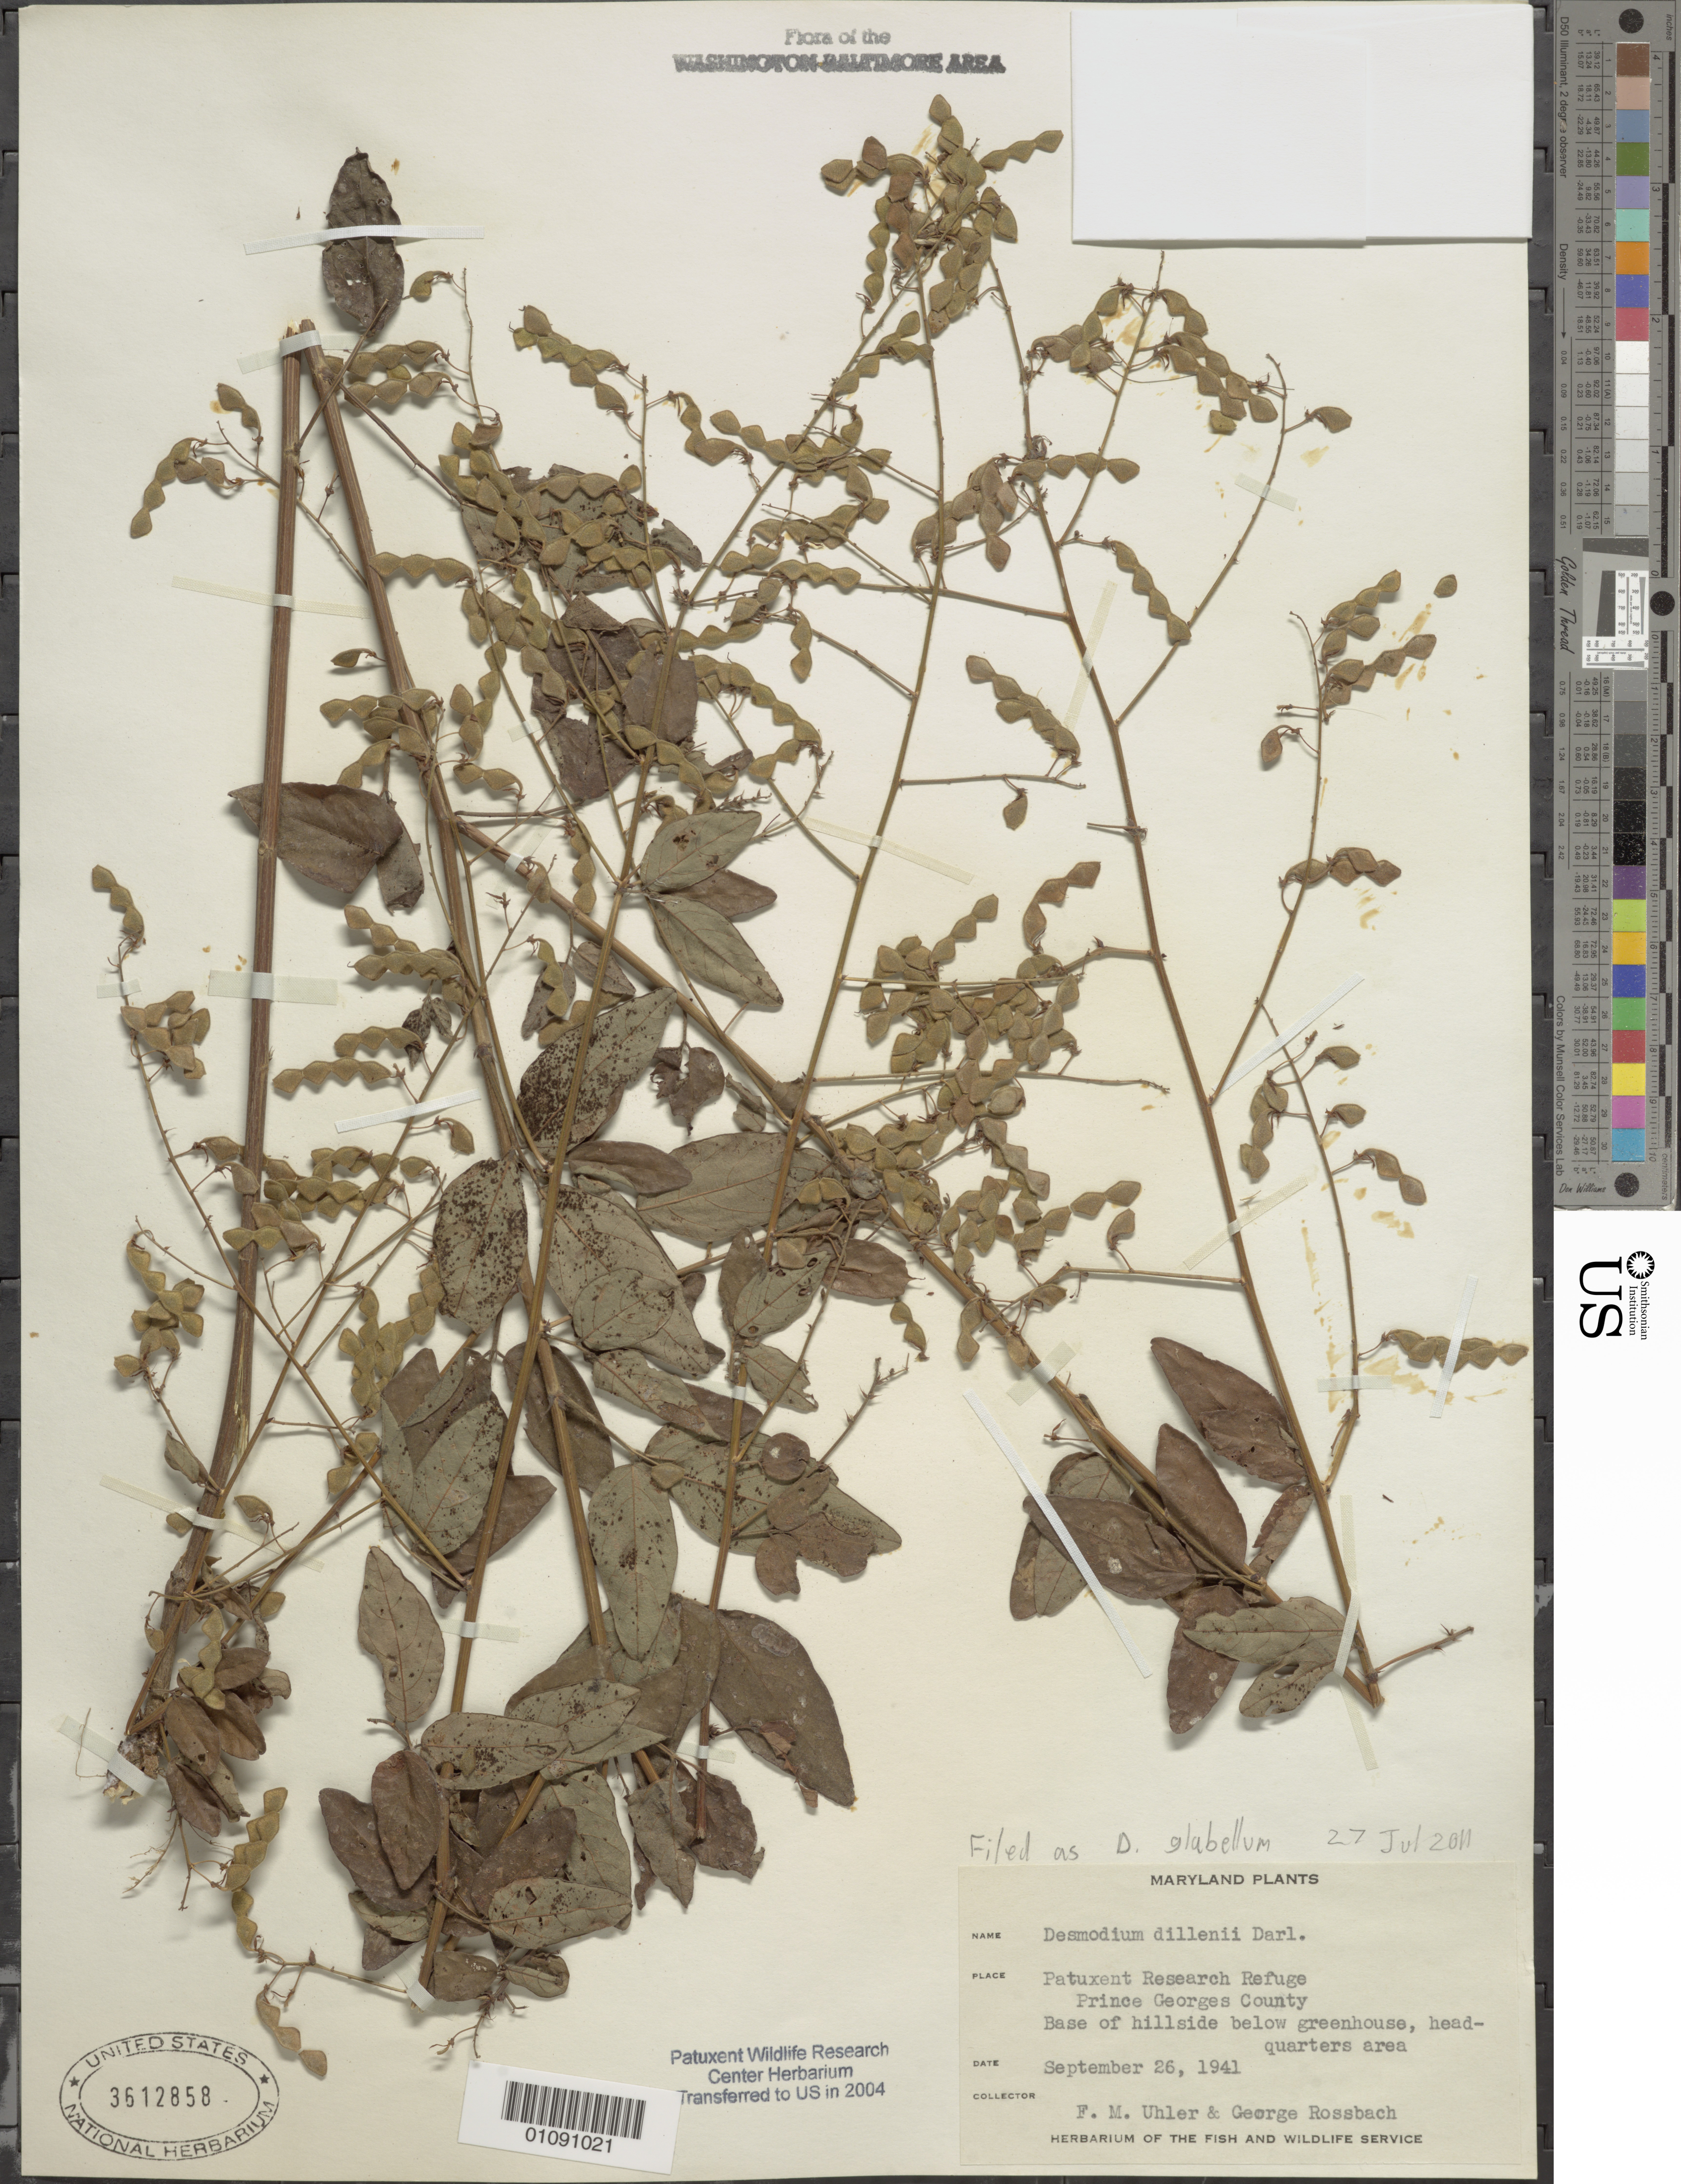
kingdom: Plantae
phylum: Tracheophyta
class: Magnoliopsida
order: Fabales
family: Fabaceae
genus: Desmodium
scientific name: Desmodium glabellum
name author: (Michx.) DC.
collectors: F. M. Uhler & G. Rossbach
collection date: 1941-09-26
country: United States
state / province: Maryland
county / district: Prince George's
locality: Patuxent Wildlife Refuge. Below greenhouse, headquarters area.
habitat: Base of hillside.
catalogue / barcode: US 3612858